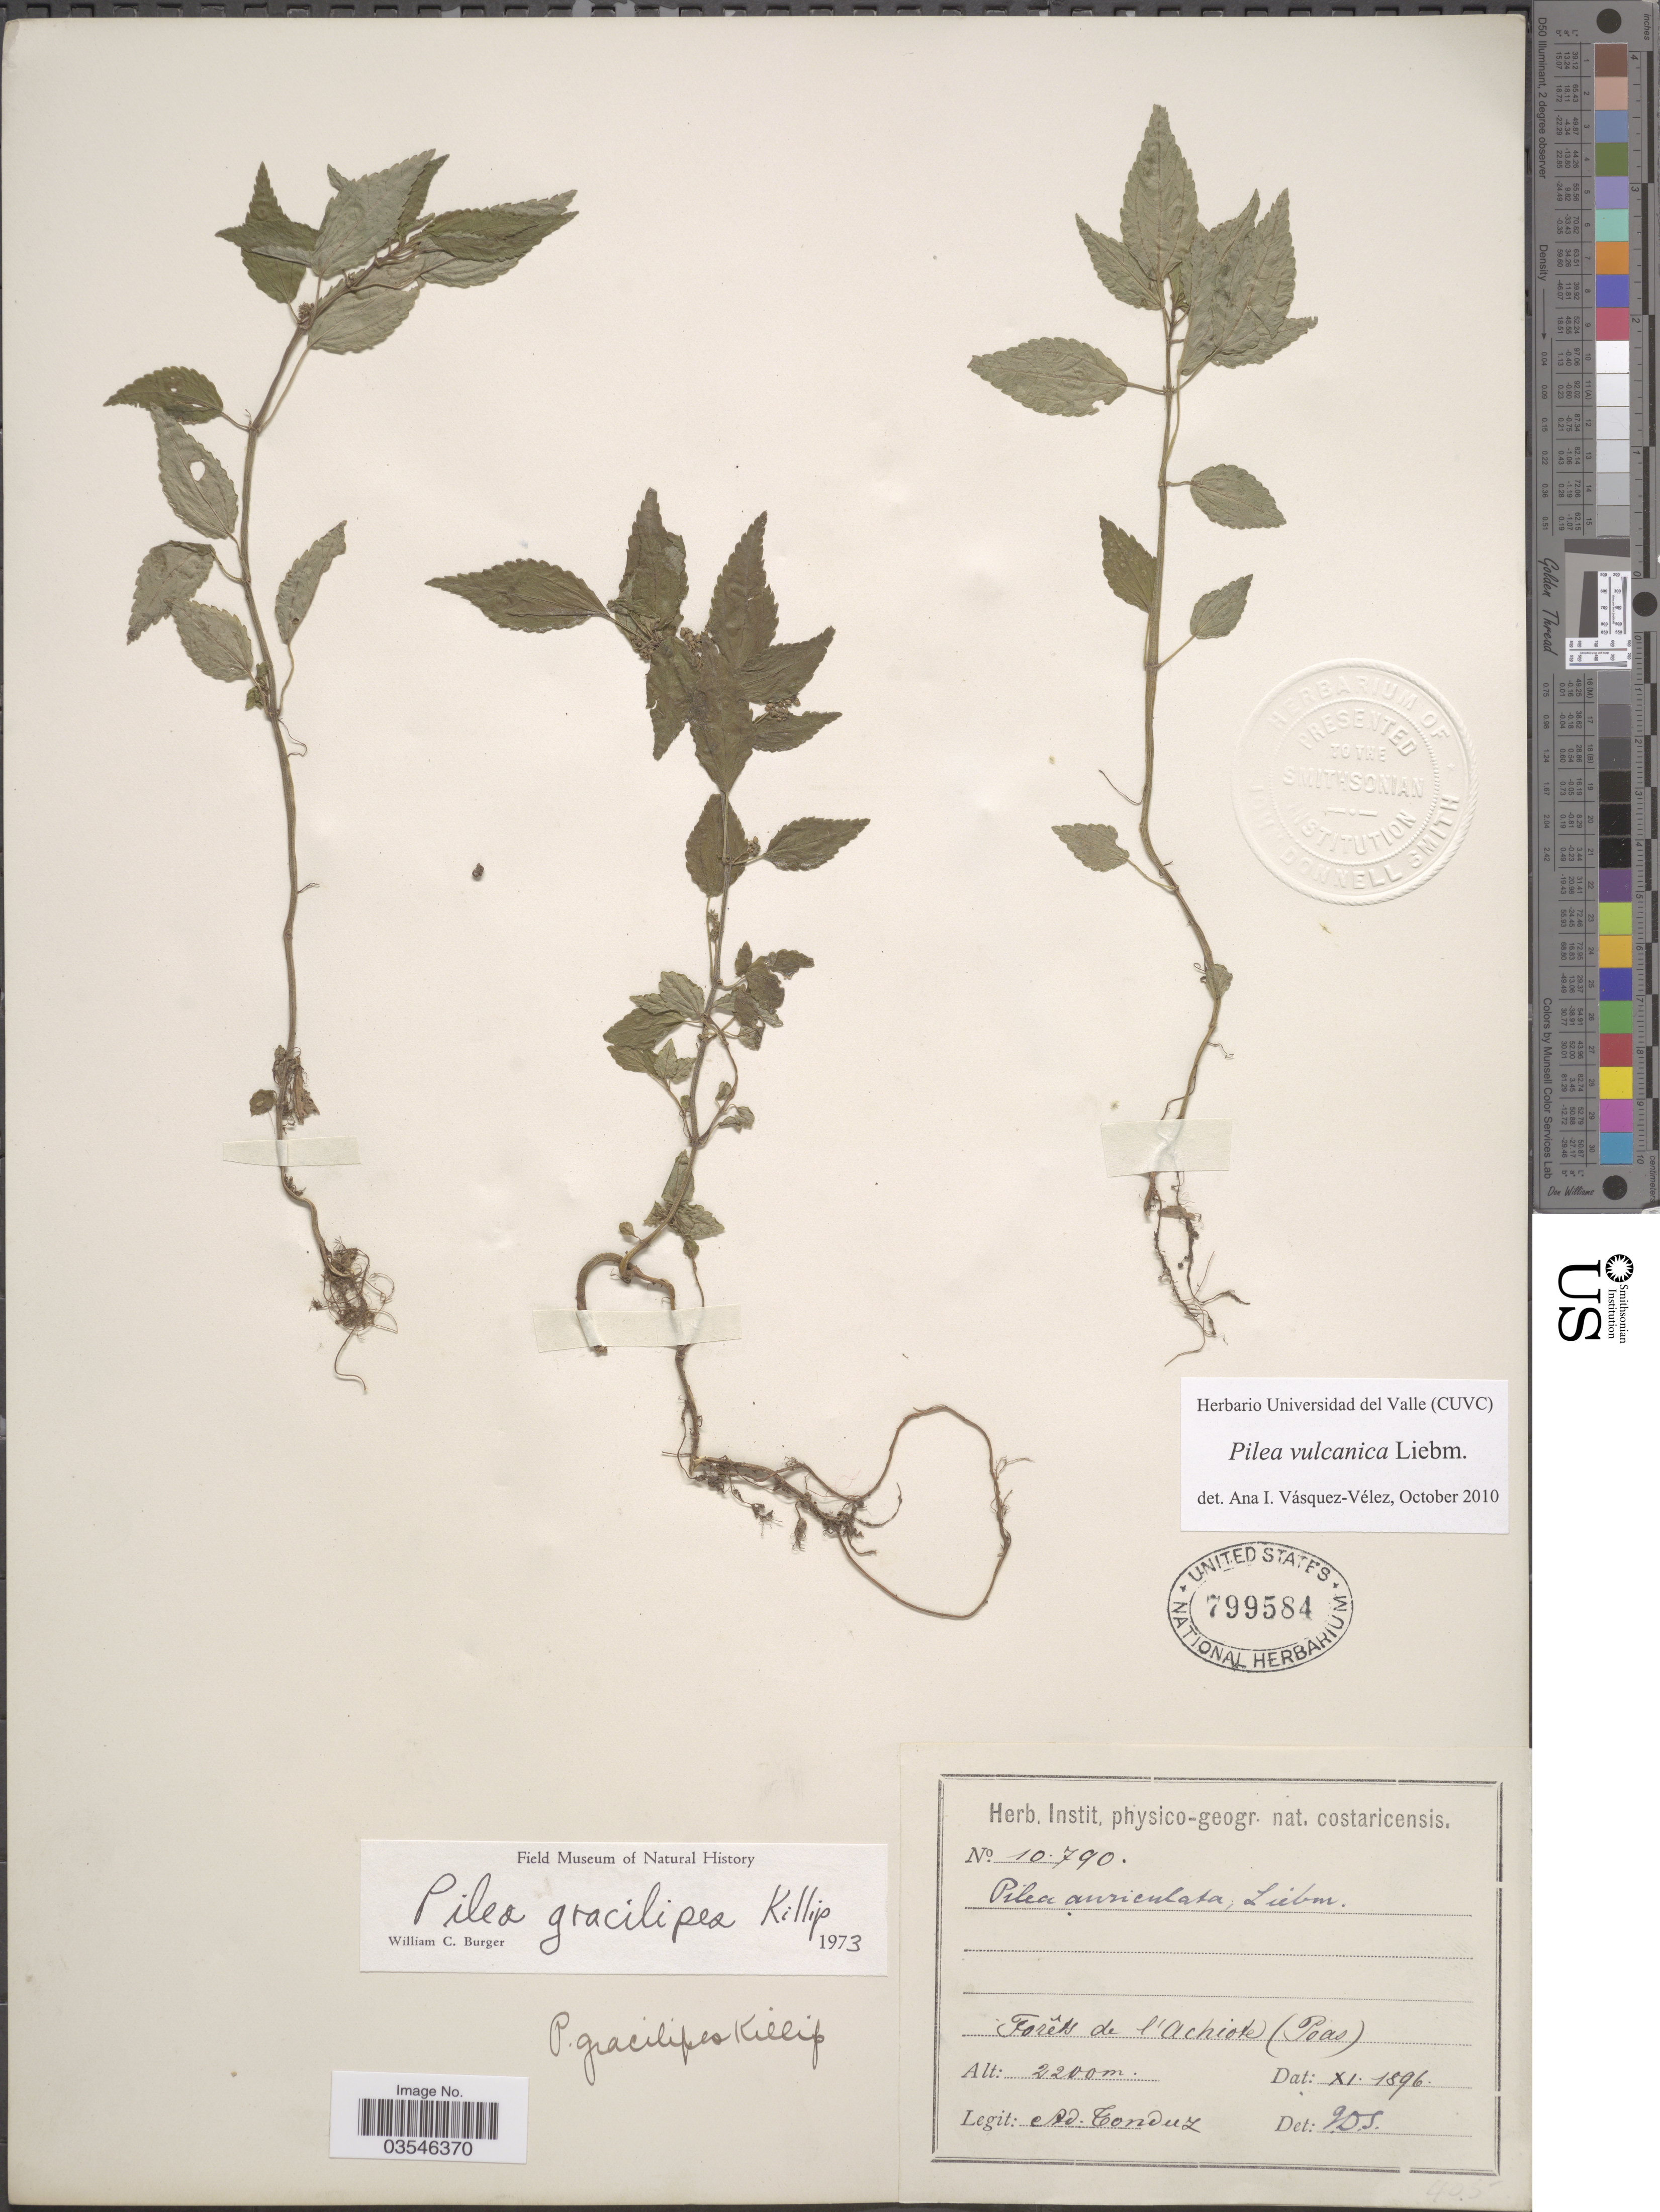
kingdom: Plantae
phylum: Tracheophyta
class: Magnoliopsida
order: Rosales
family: Urticaceae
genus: Pilea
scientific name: Pilea vulcanica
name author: Liebm.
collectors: A. Tonduz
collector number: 10790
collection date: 1896-11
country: Costa Rica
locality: Forêts de l'Achiote (Poas).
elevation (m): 2200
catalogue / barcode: US 799584